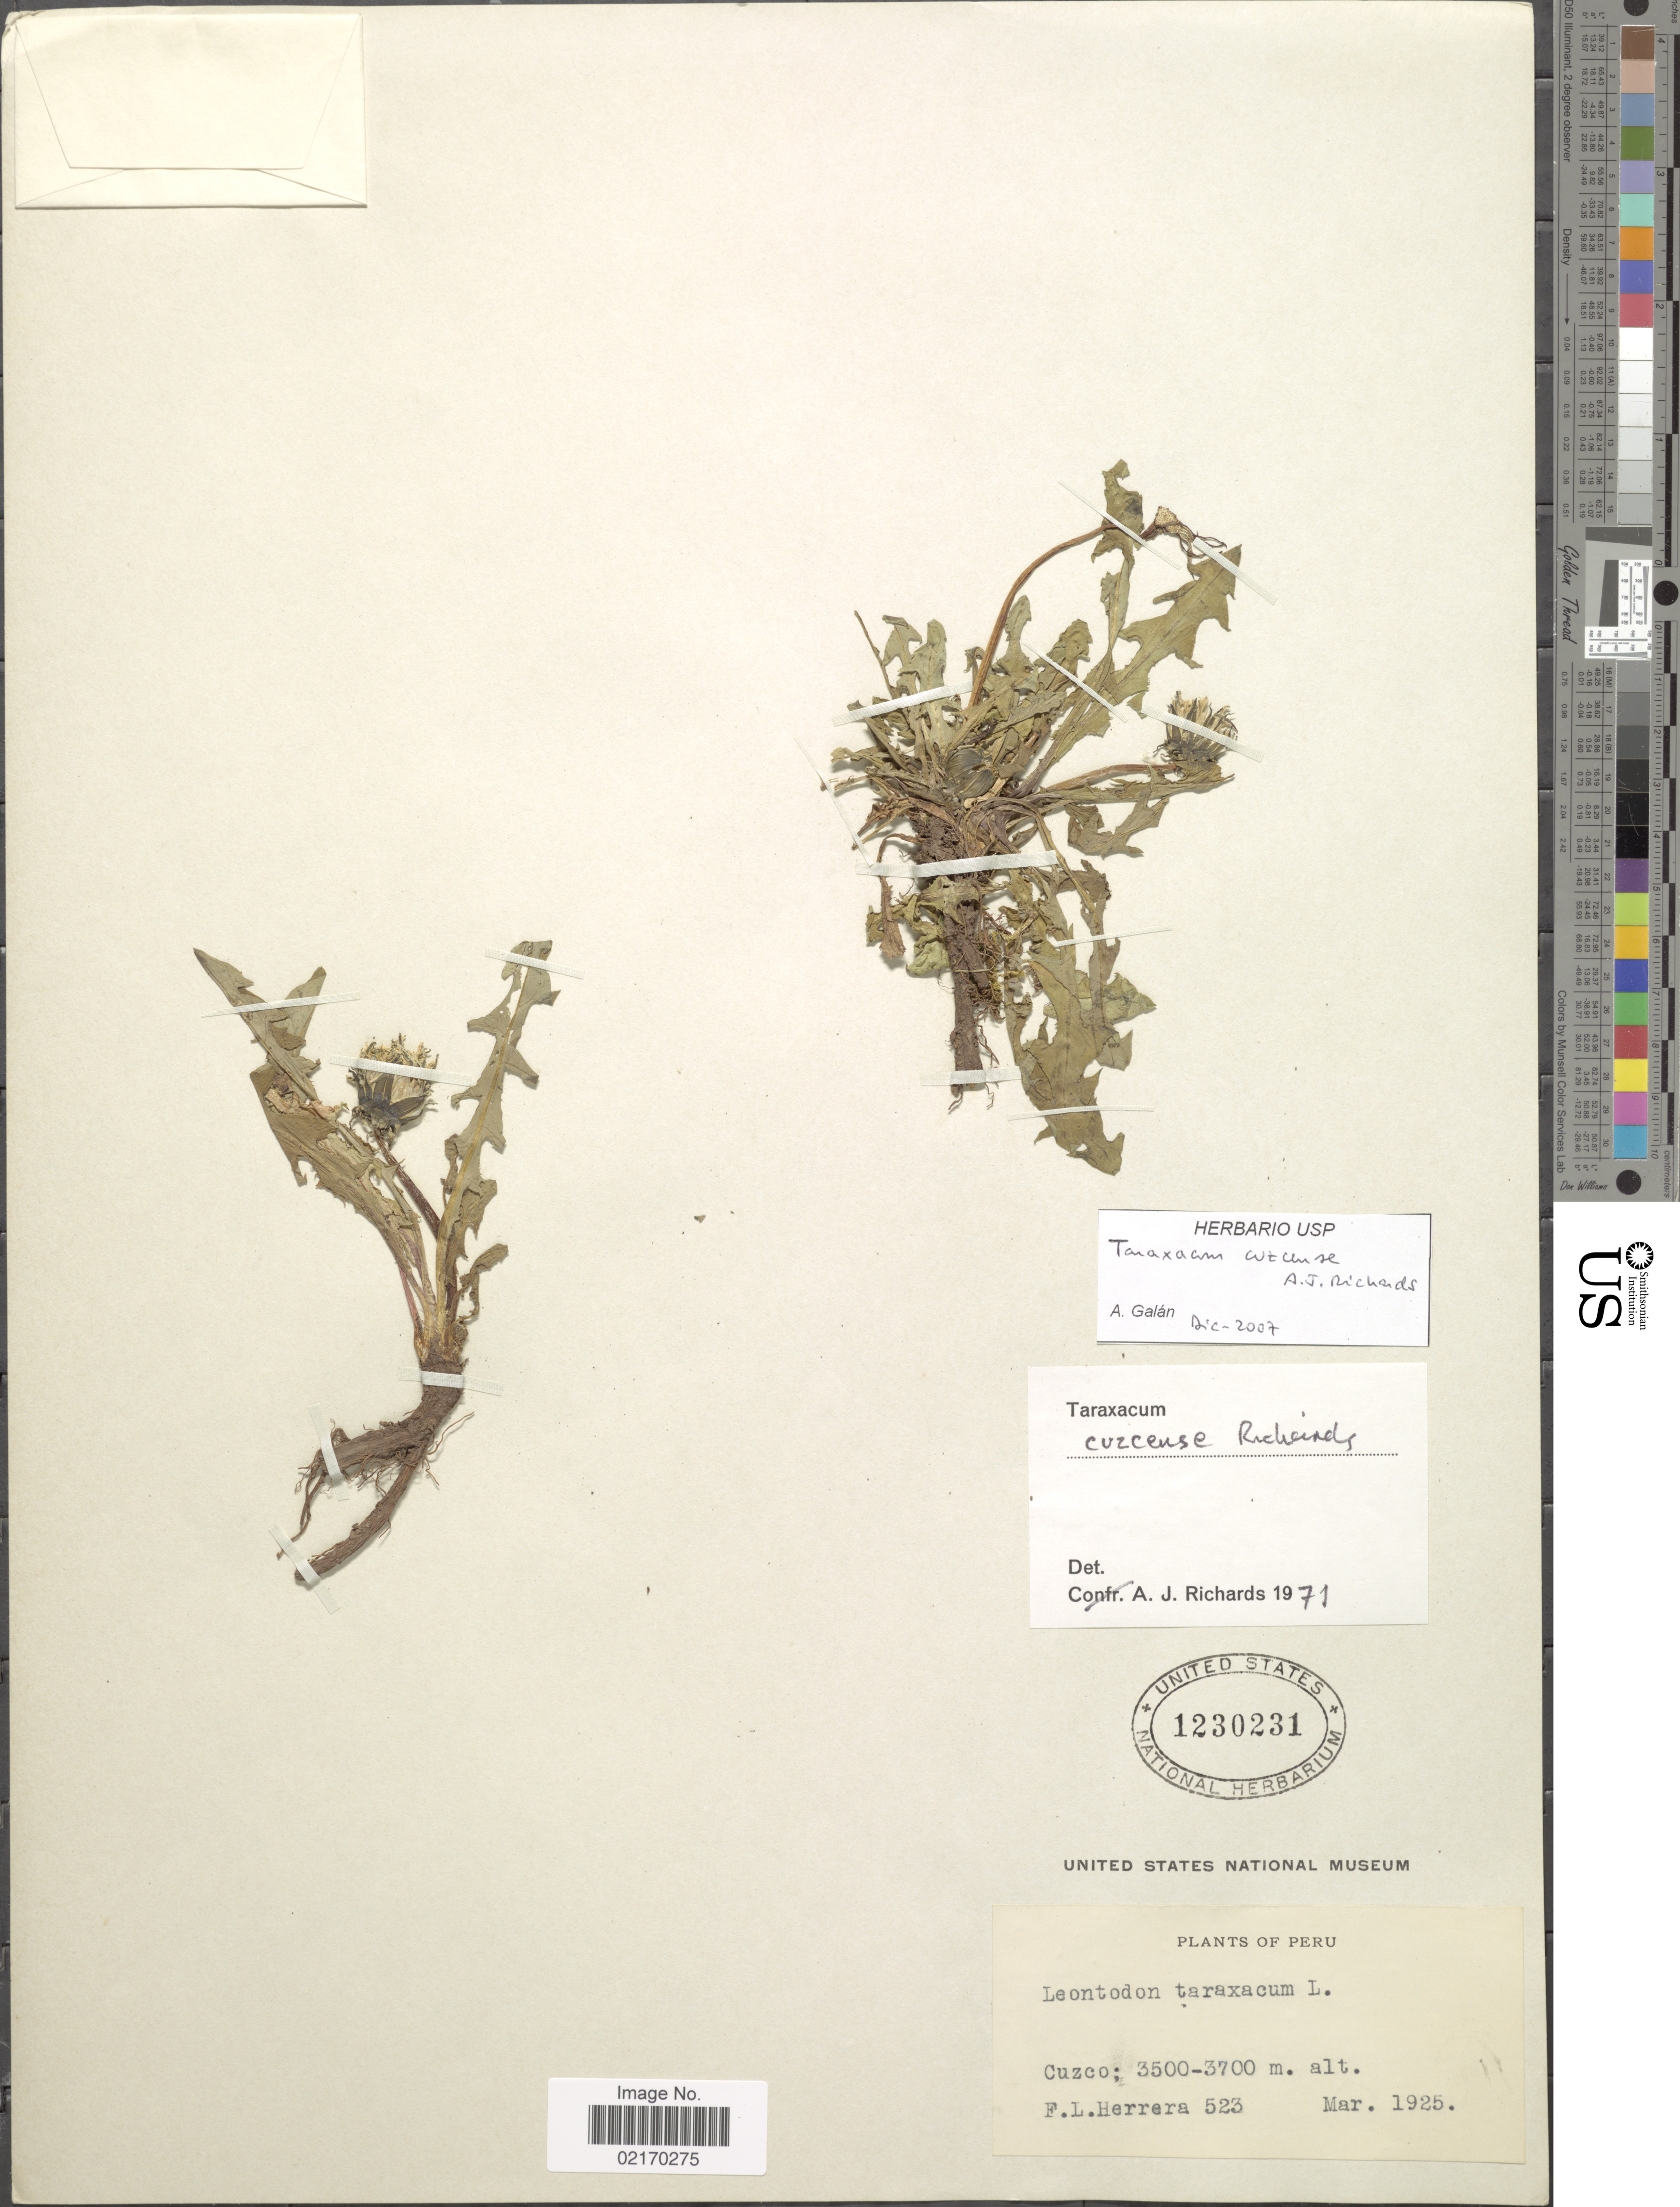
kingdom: Plantae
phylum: Tracheophyta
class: Magnoliopsida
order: Asterales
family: Asteraceae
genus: Taraxacum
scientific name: Taraxacum cuzcense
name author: A.J. Richards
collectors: F. L. Herrera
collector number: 523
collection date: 1925-03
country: Peru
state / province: Cusco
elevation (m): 3500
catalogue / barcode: US 1230231